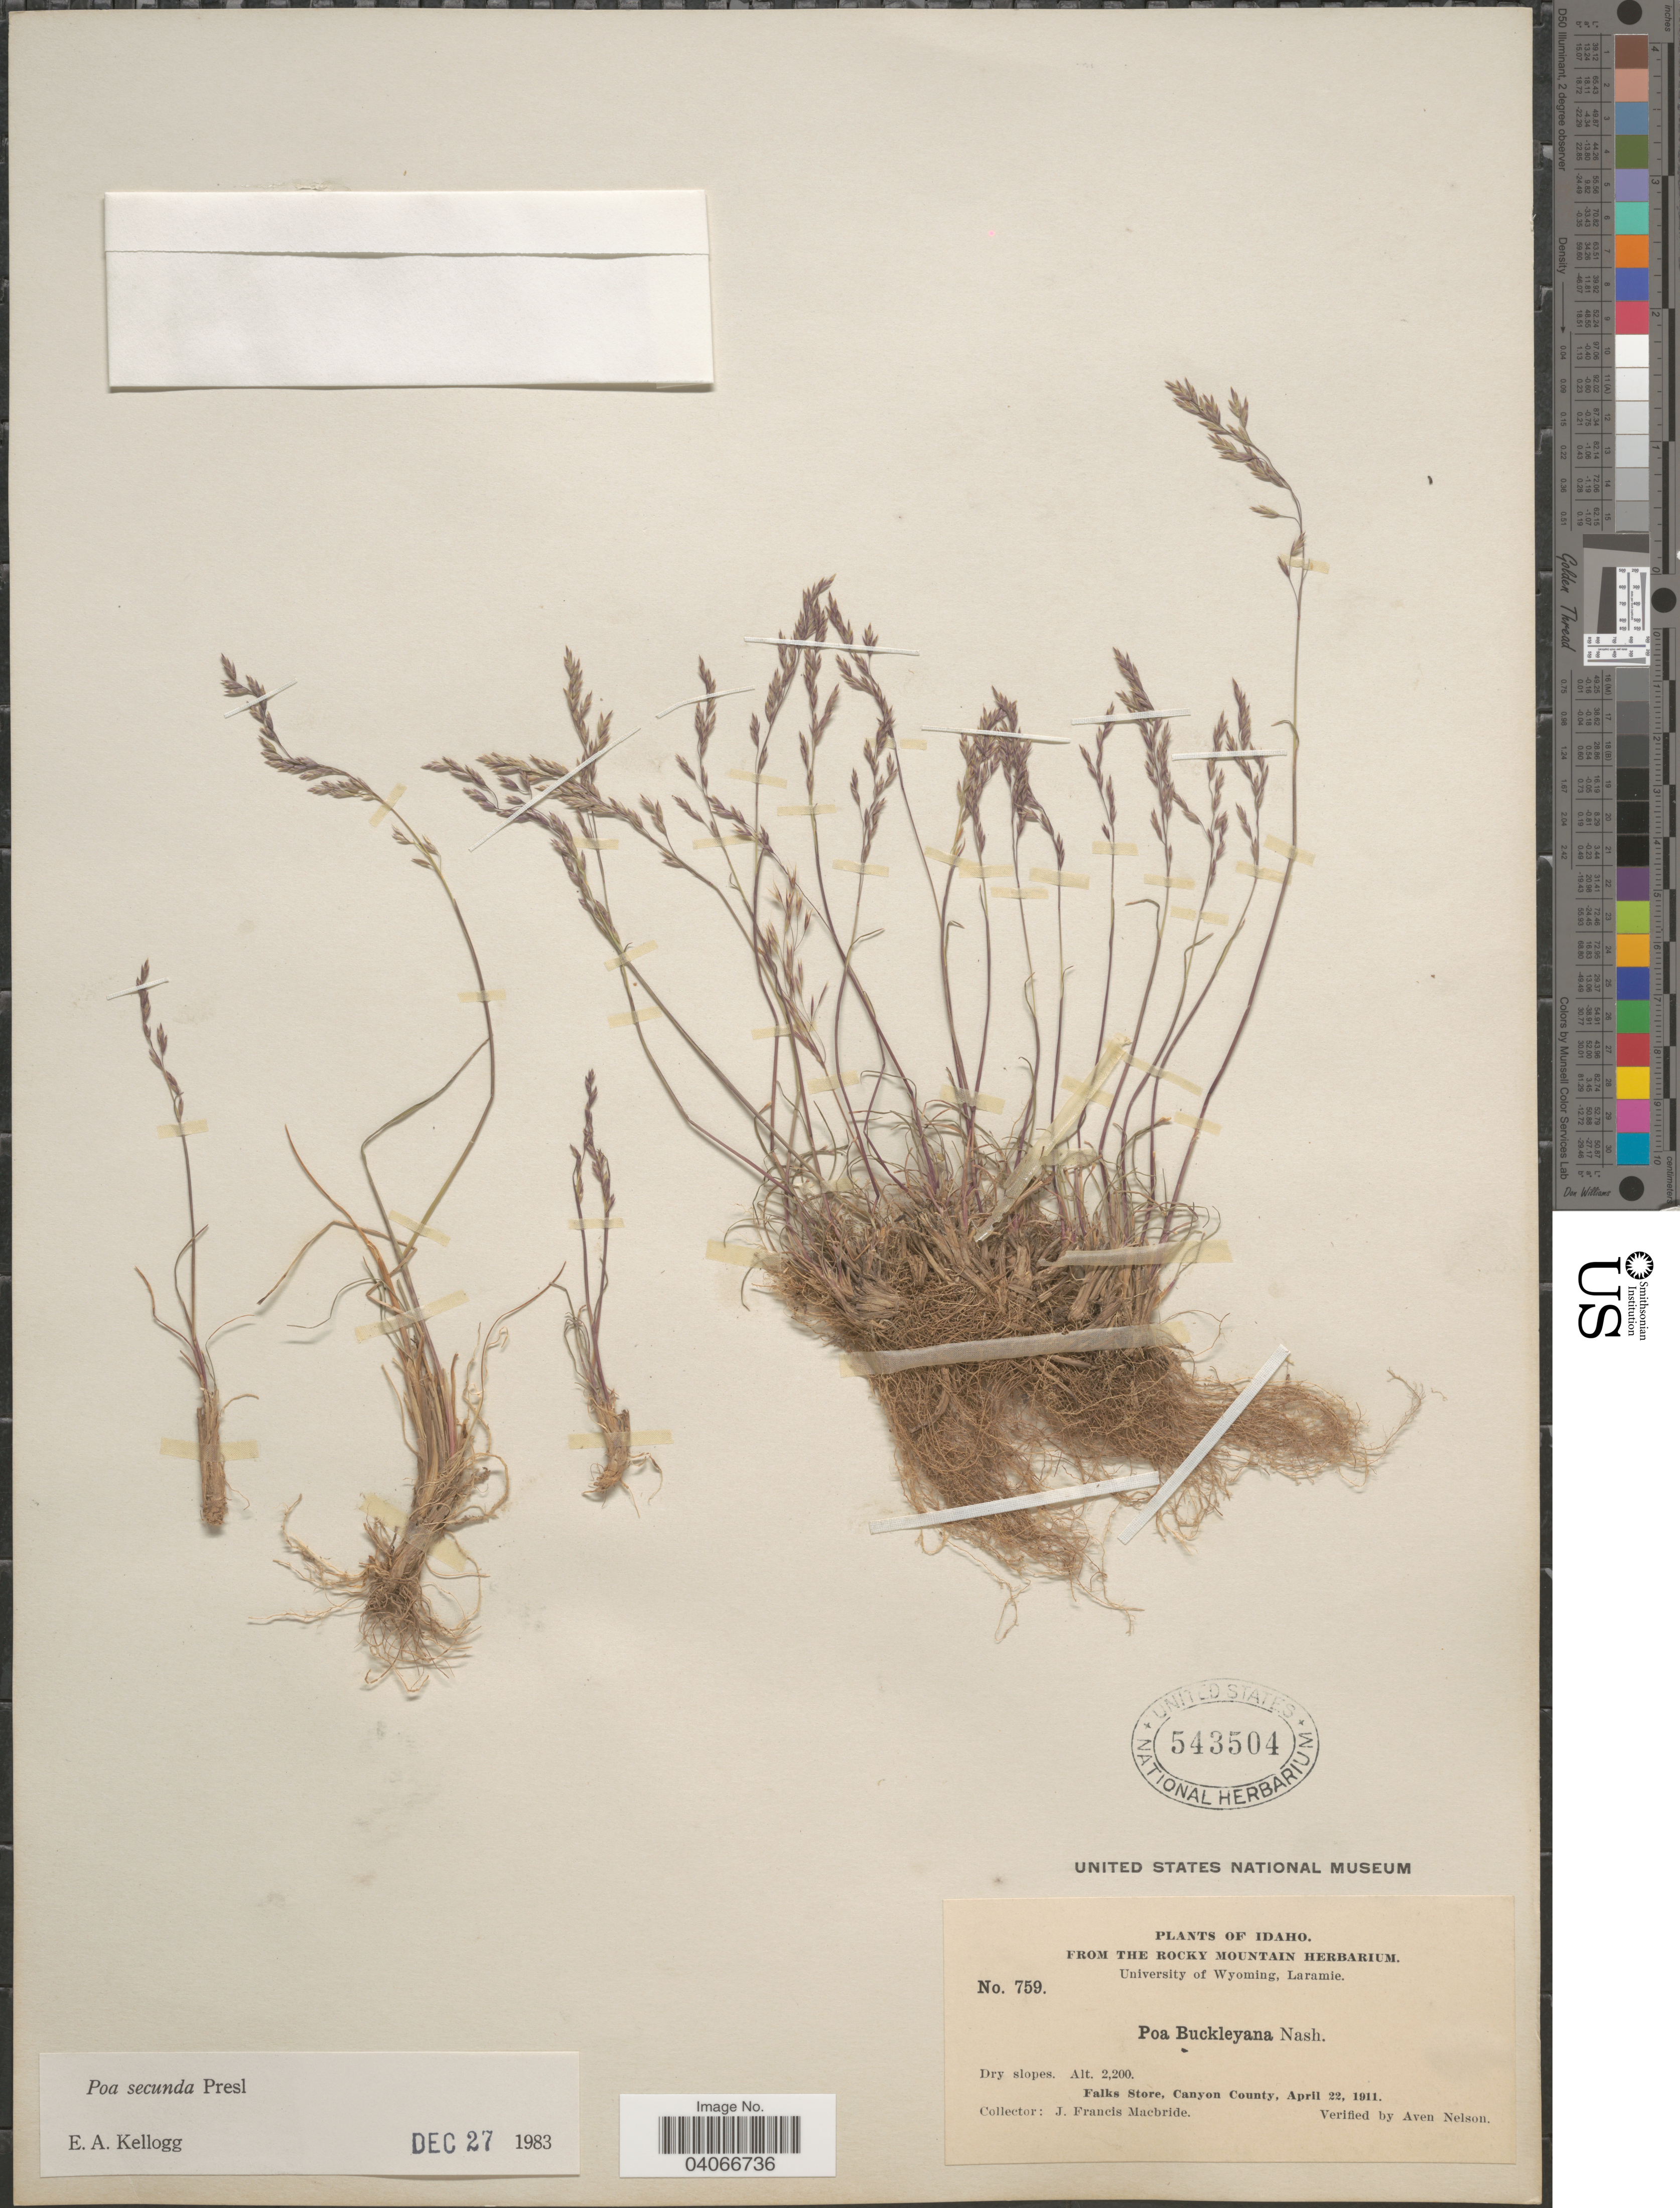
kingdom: Plantae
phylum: Tracheophyta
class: Liliopsida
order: Poales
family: Poaceae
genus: Poa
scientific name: Poa secunda subsp. secunda var. scabrella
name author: (Thurb.) Soreng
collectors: J. F. Macbride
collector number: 759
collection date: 1911-04-22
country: United States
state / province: Idaho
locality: Falks Store, Canyon County.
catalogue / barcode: US 543504